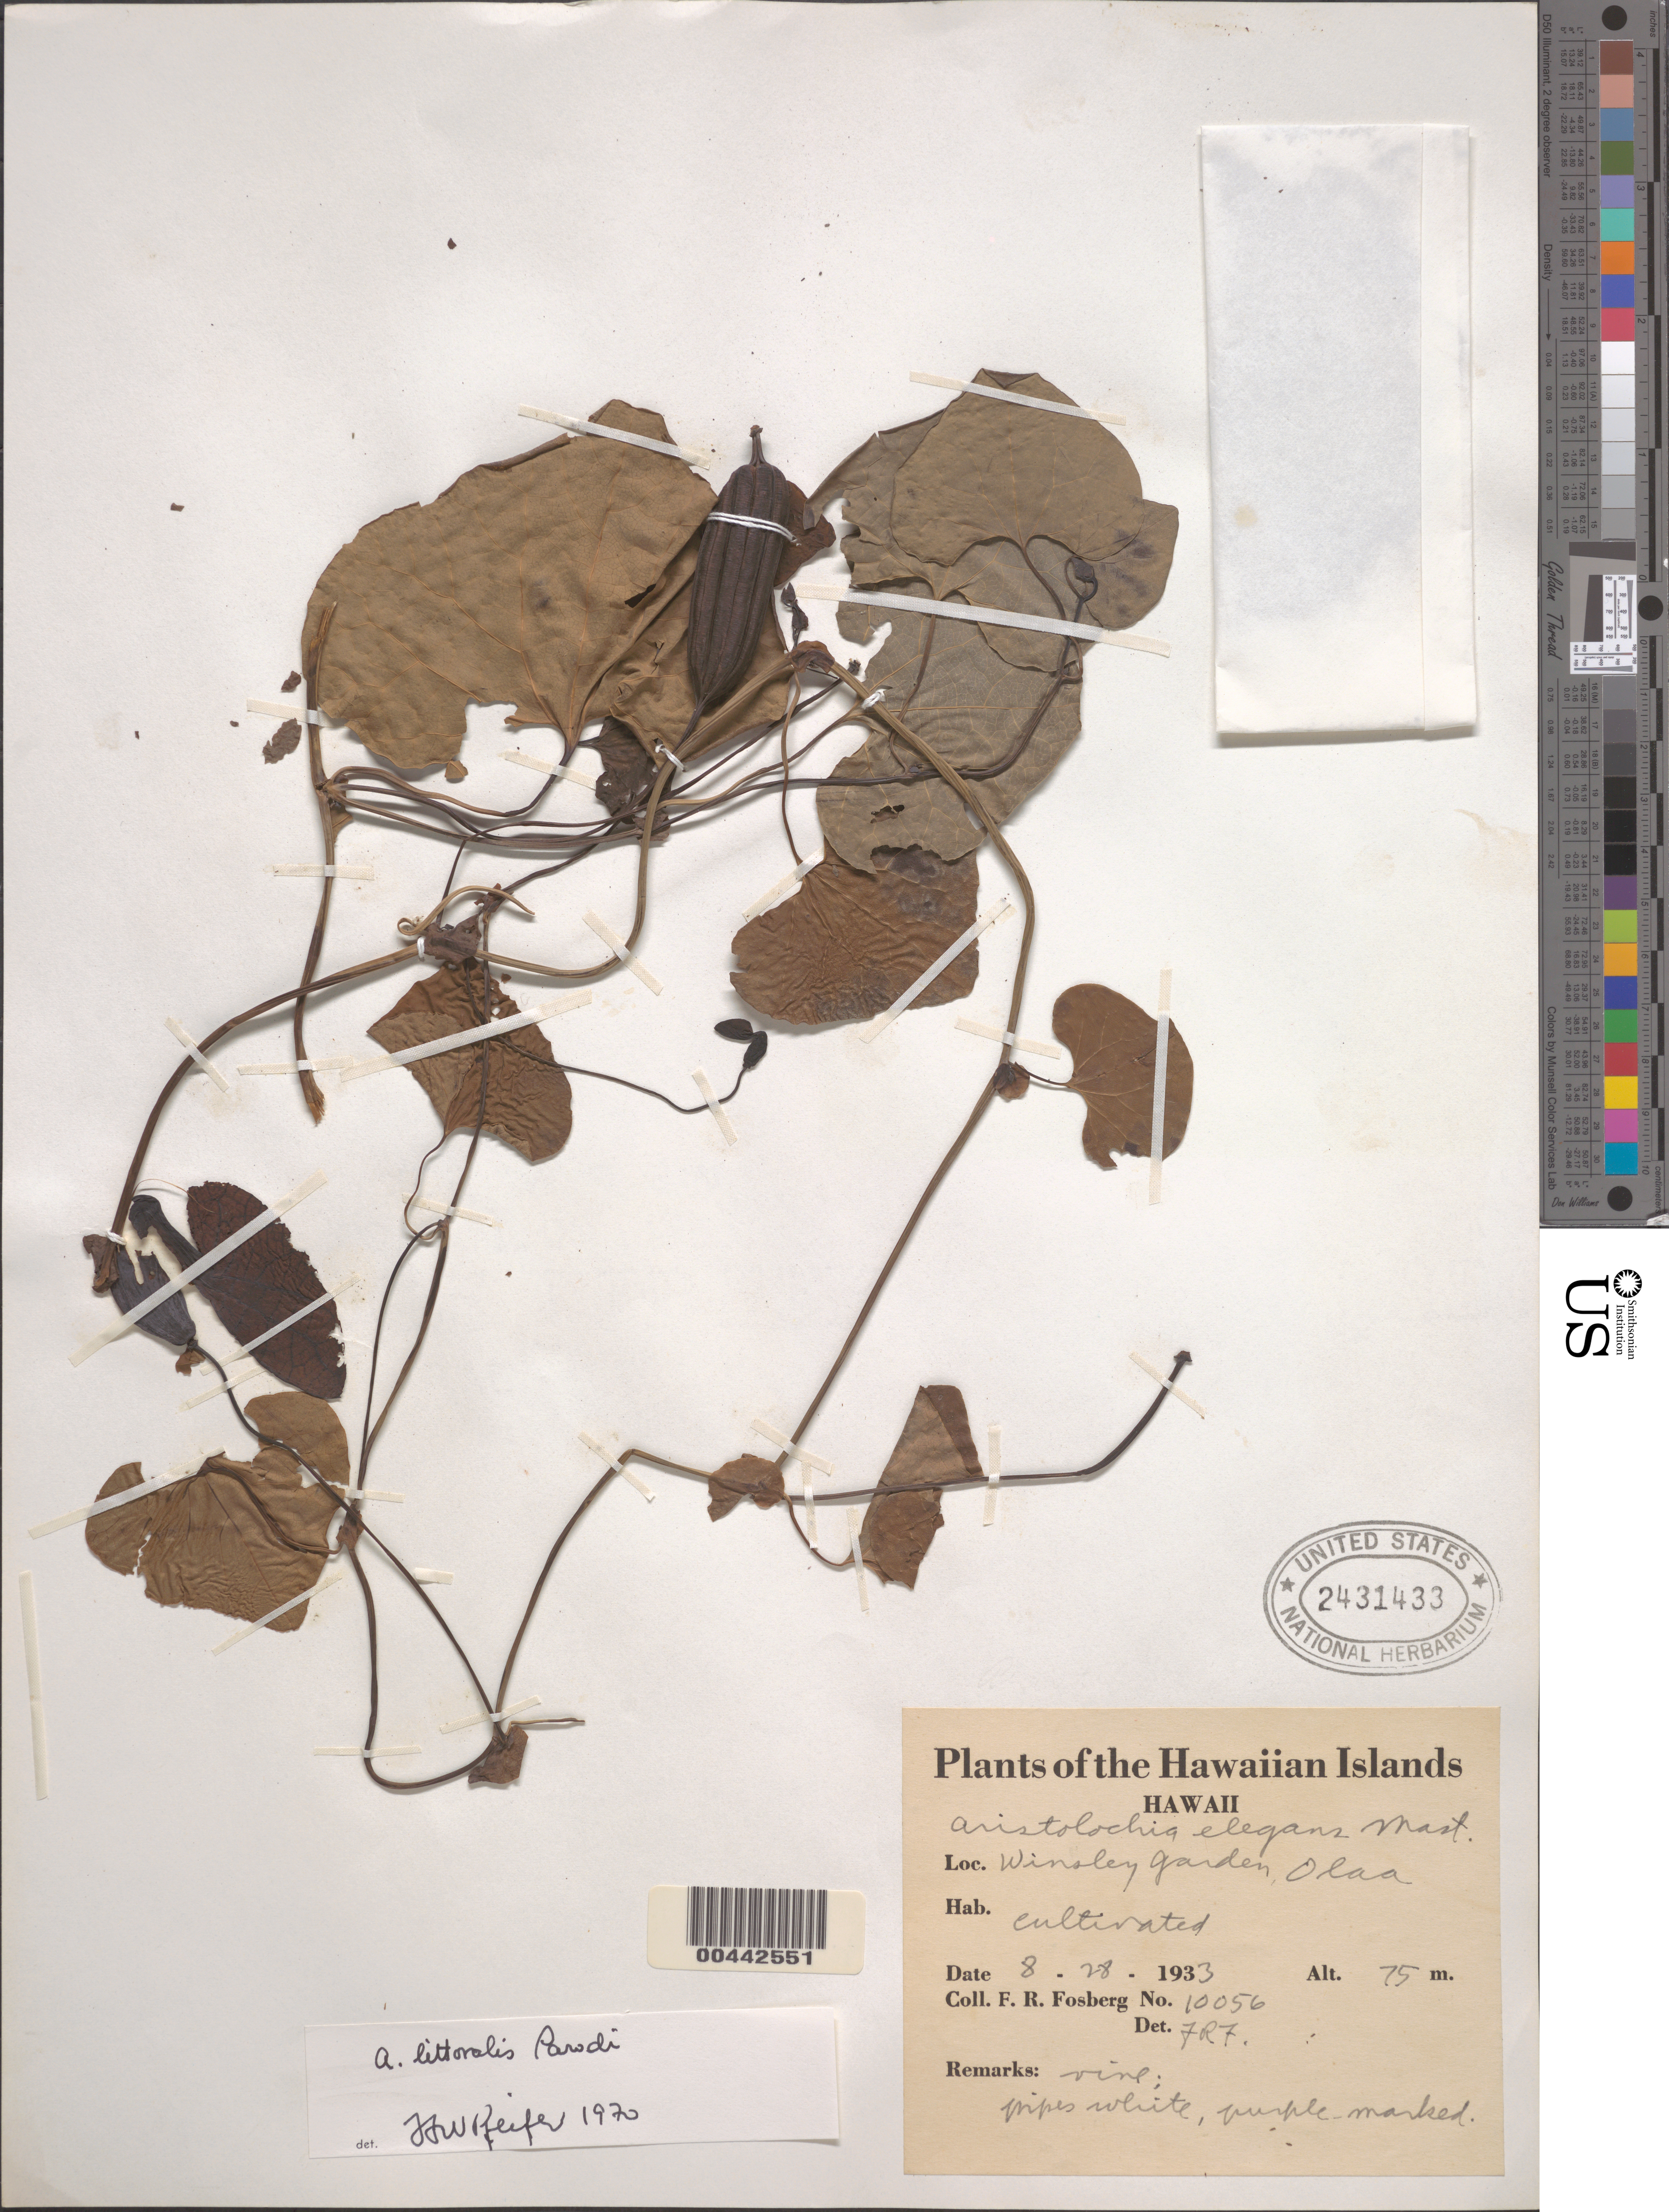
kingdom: Plantae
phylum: Tracheophyta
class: Magnoliopsida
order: Piperales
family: Aristolochiaceae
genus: Aristolochia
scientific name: Aristolochia littoralis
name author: Parodi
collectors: F. R. Fosberg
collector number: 10056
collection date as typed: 28 Aug 1933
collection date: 1933-08-28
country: United States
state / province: Hawaii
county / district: Hawaii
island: Hawaii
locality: Winsley Garden, Olaa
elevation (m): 75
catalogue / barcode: US 2431433